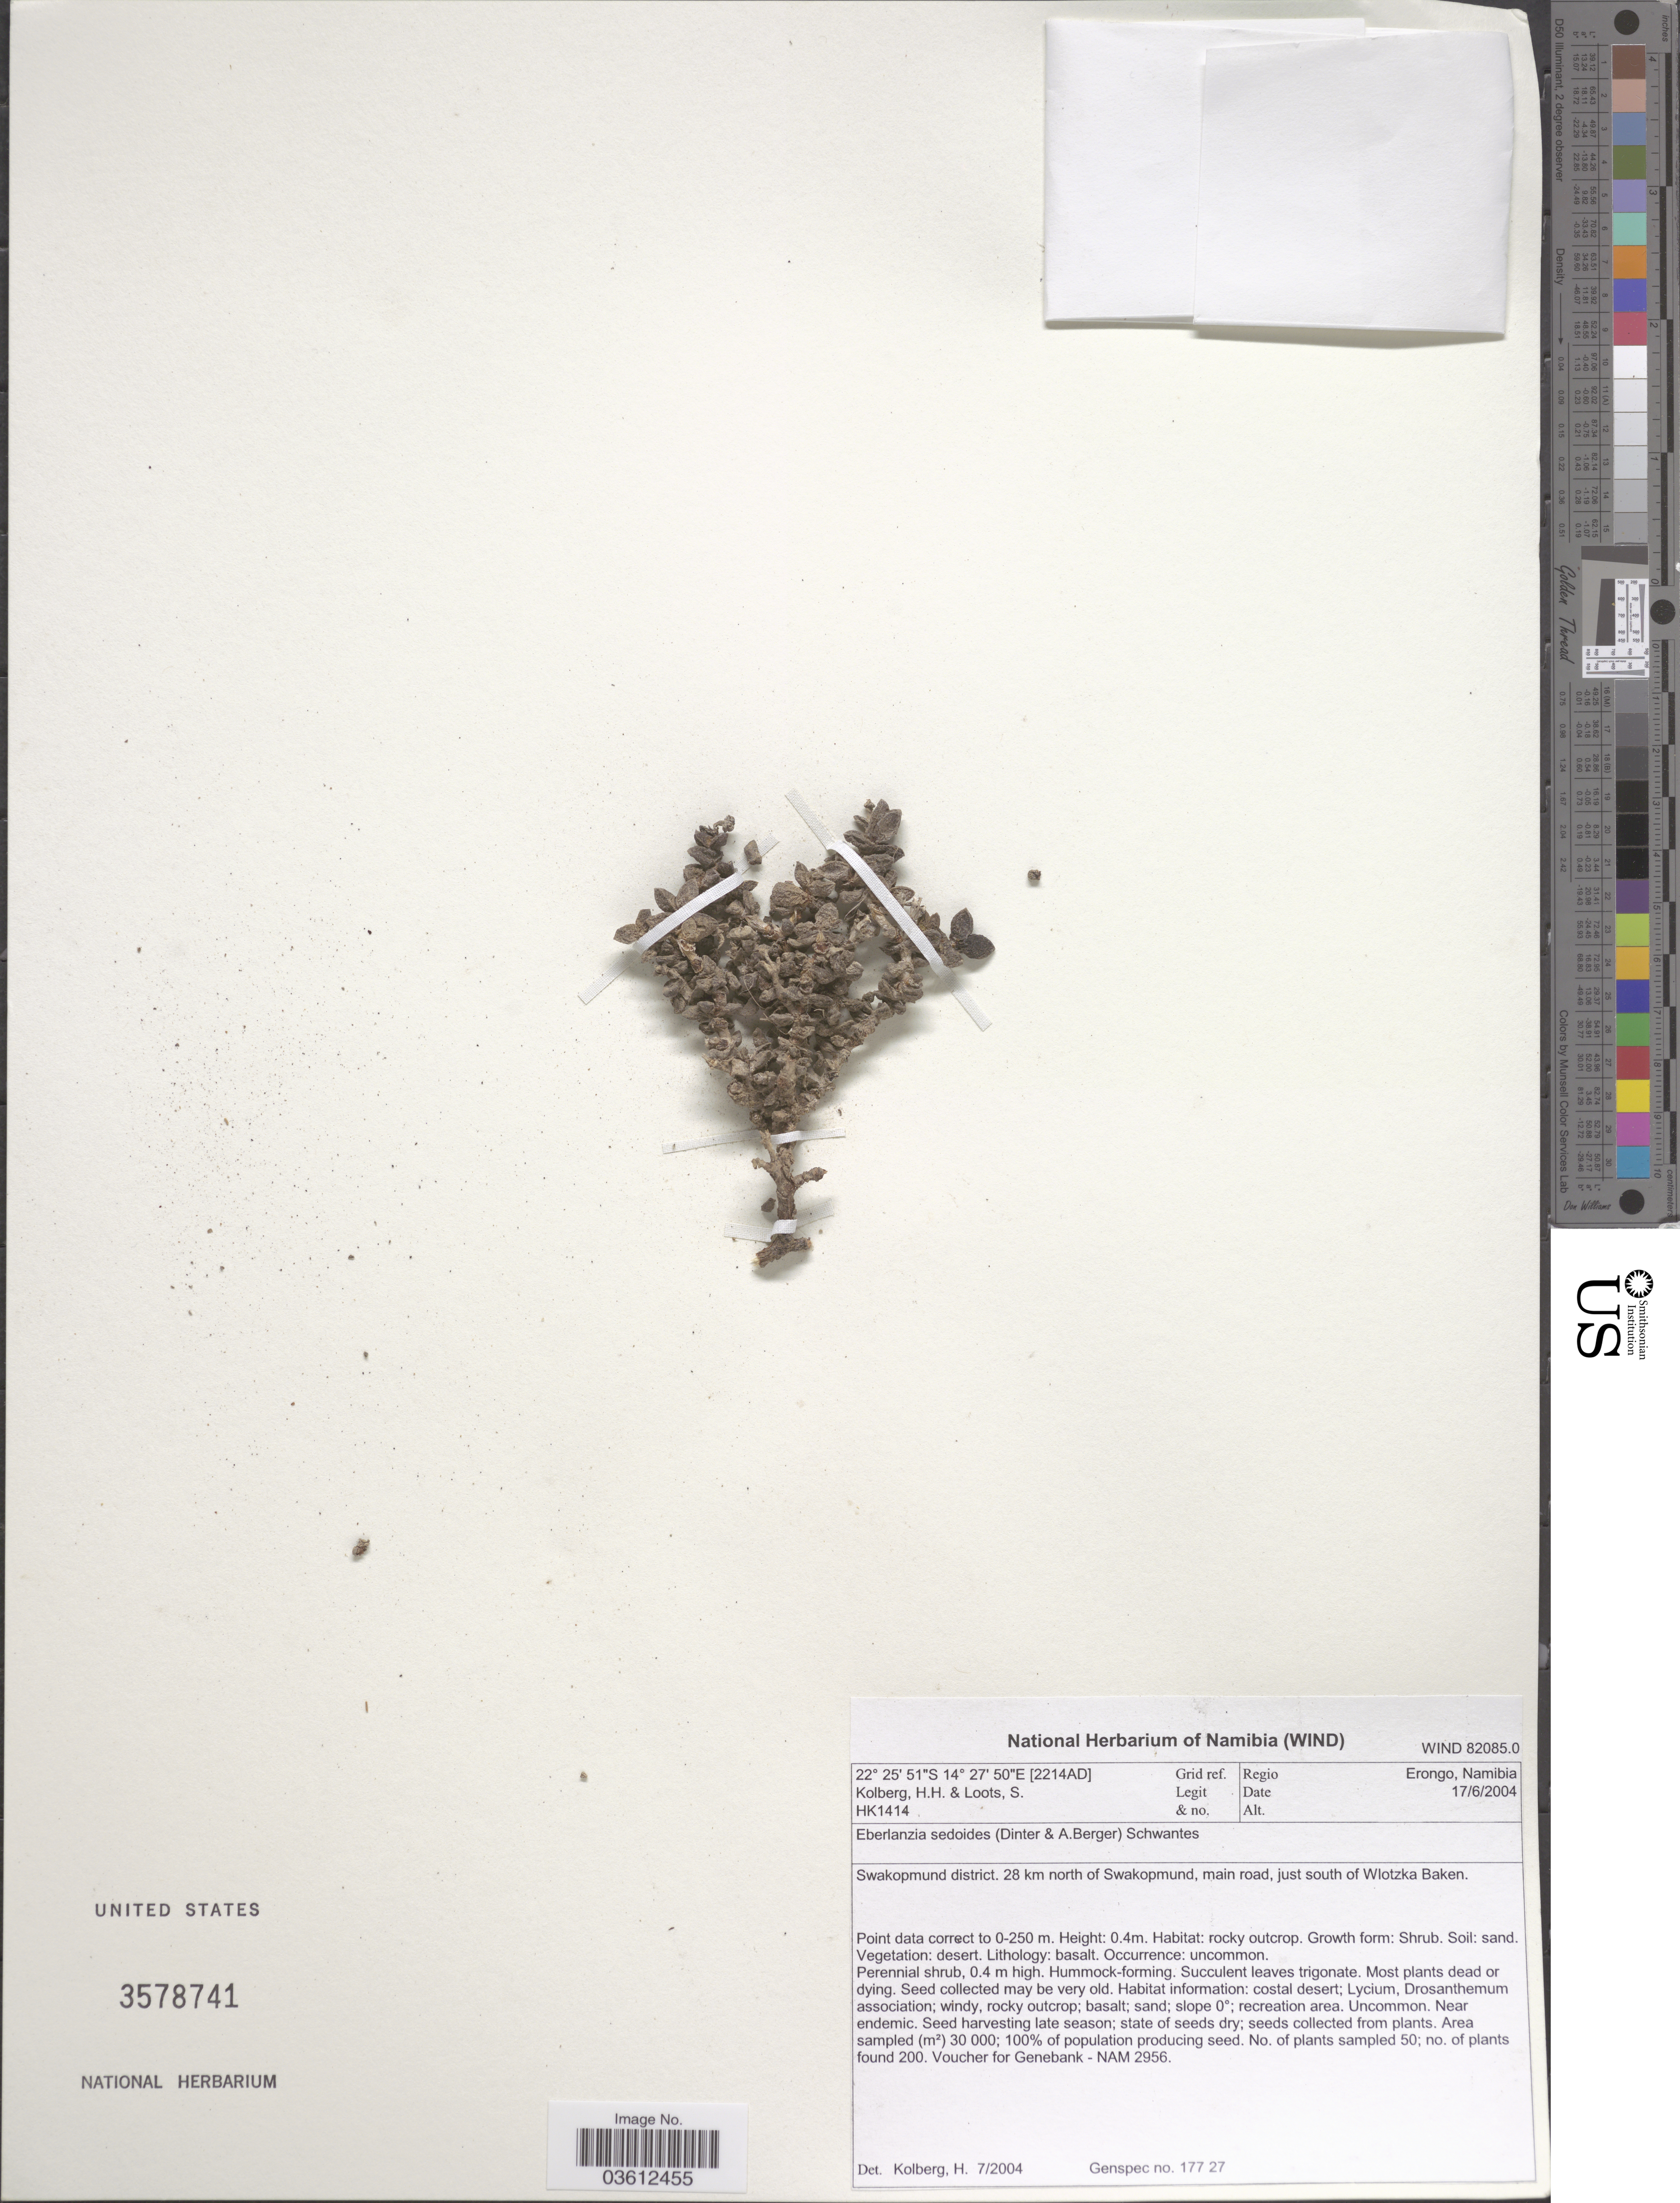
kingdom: Plantae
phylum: Tracheophyta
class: Magnoliopsida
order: Caryophyllales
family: Aizoaceae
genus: Eberlanzia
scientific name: Eberlanzia sedoides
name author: Schwantes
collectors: H. H. Kolberg & S. Loots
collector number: HK1414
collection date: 2004-06-17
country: Namibia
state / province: Erongo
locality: Grid ref. [2214AD]. Regio Erongo. Swakopmund district. 28 km north of Swakopmund, main road, just south of Wlotzka Baken.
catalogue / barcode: US 3578741